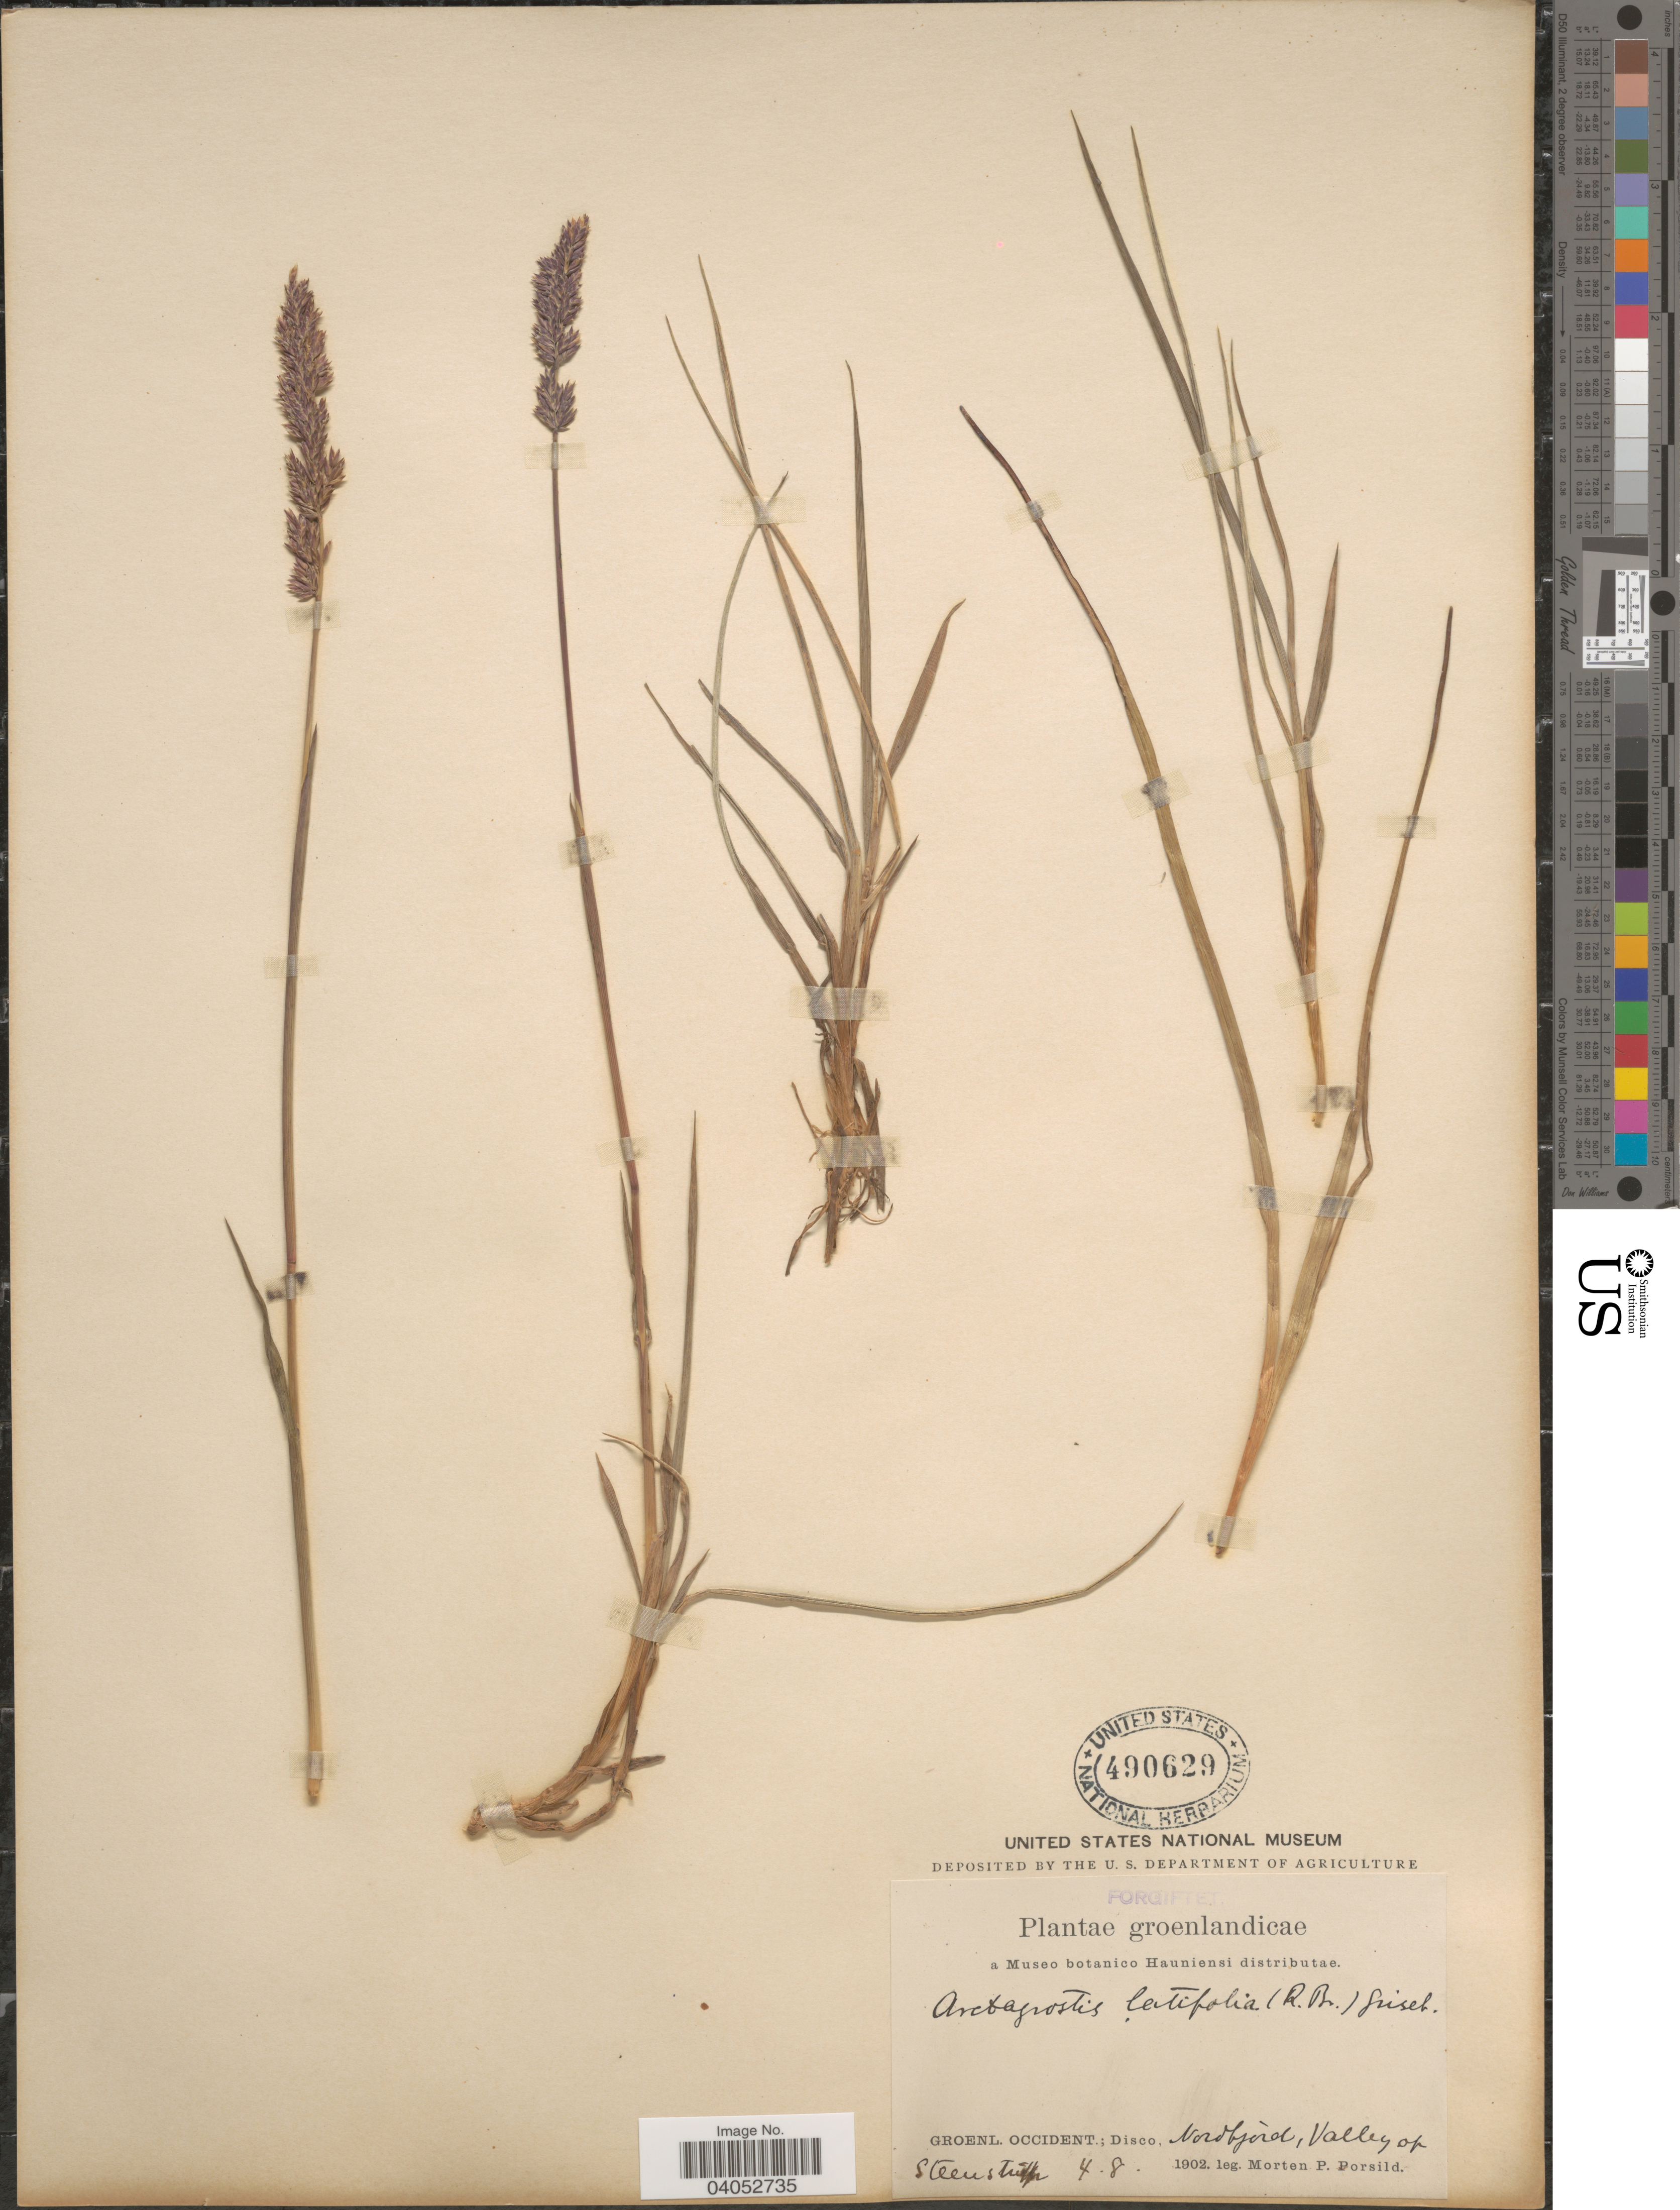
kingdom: Plantae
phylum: Tracheophyta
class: Liliopsida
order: Poales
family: Poaceae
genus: Arctagrostis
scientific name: Arctagrostis latifolia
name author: (R. Br.) Griseb.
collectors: M. P. Porsild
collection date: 1902-08-04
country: Greenland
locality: Groenlandicae. Groenl. Occident.; Disco, Nordfjord, Valley of Steenstrifp [interpreted].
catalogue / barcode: US 490629